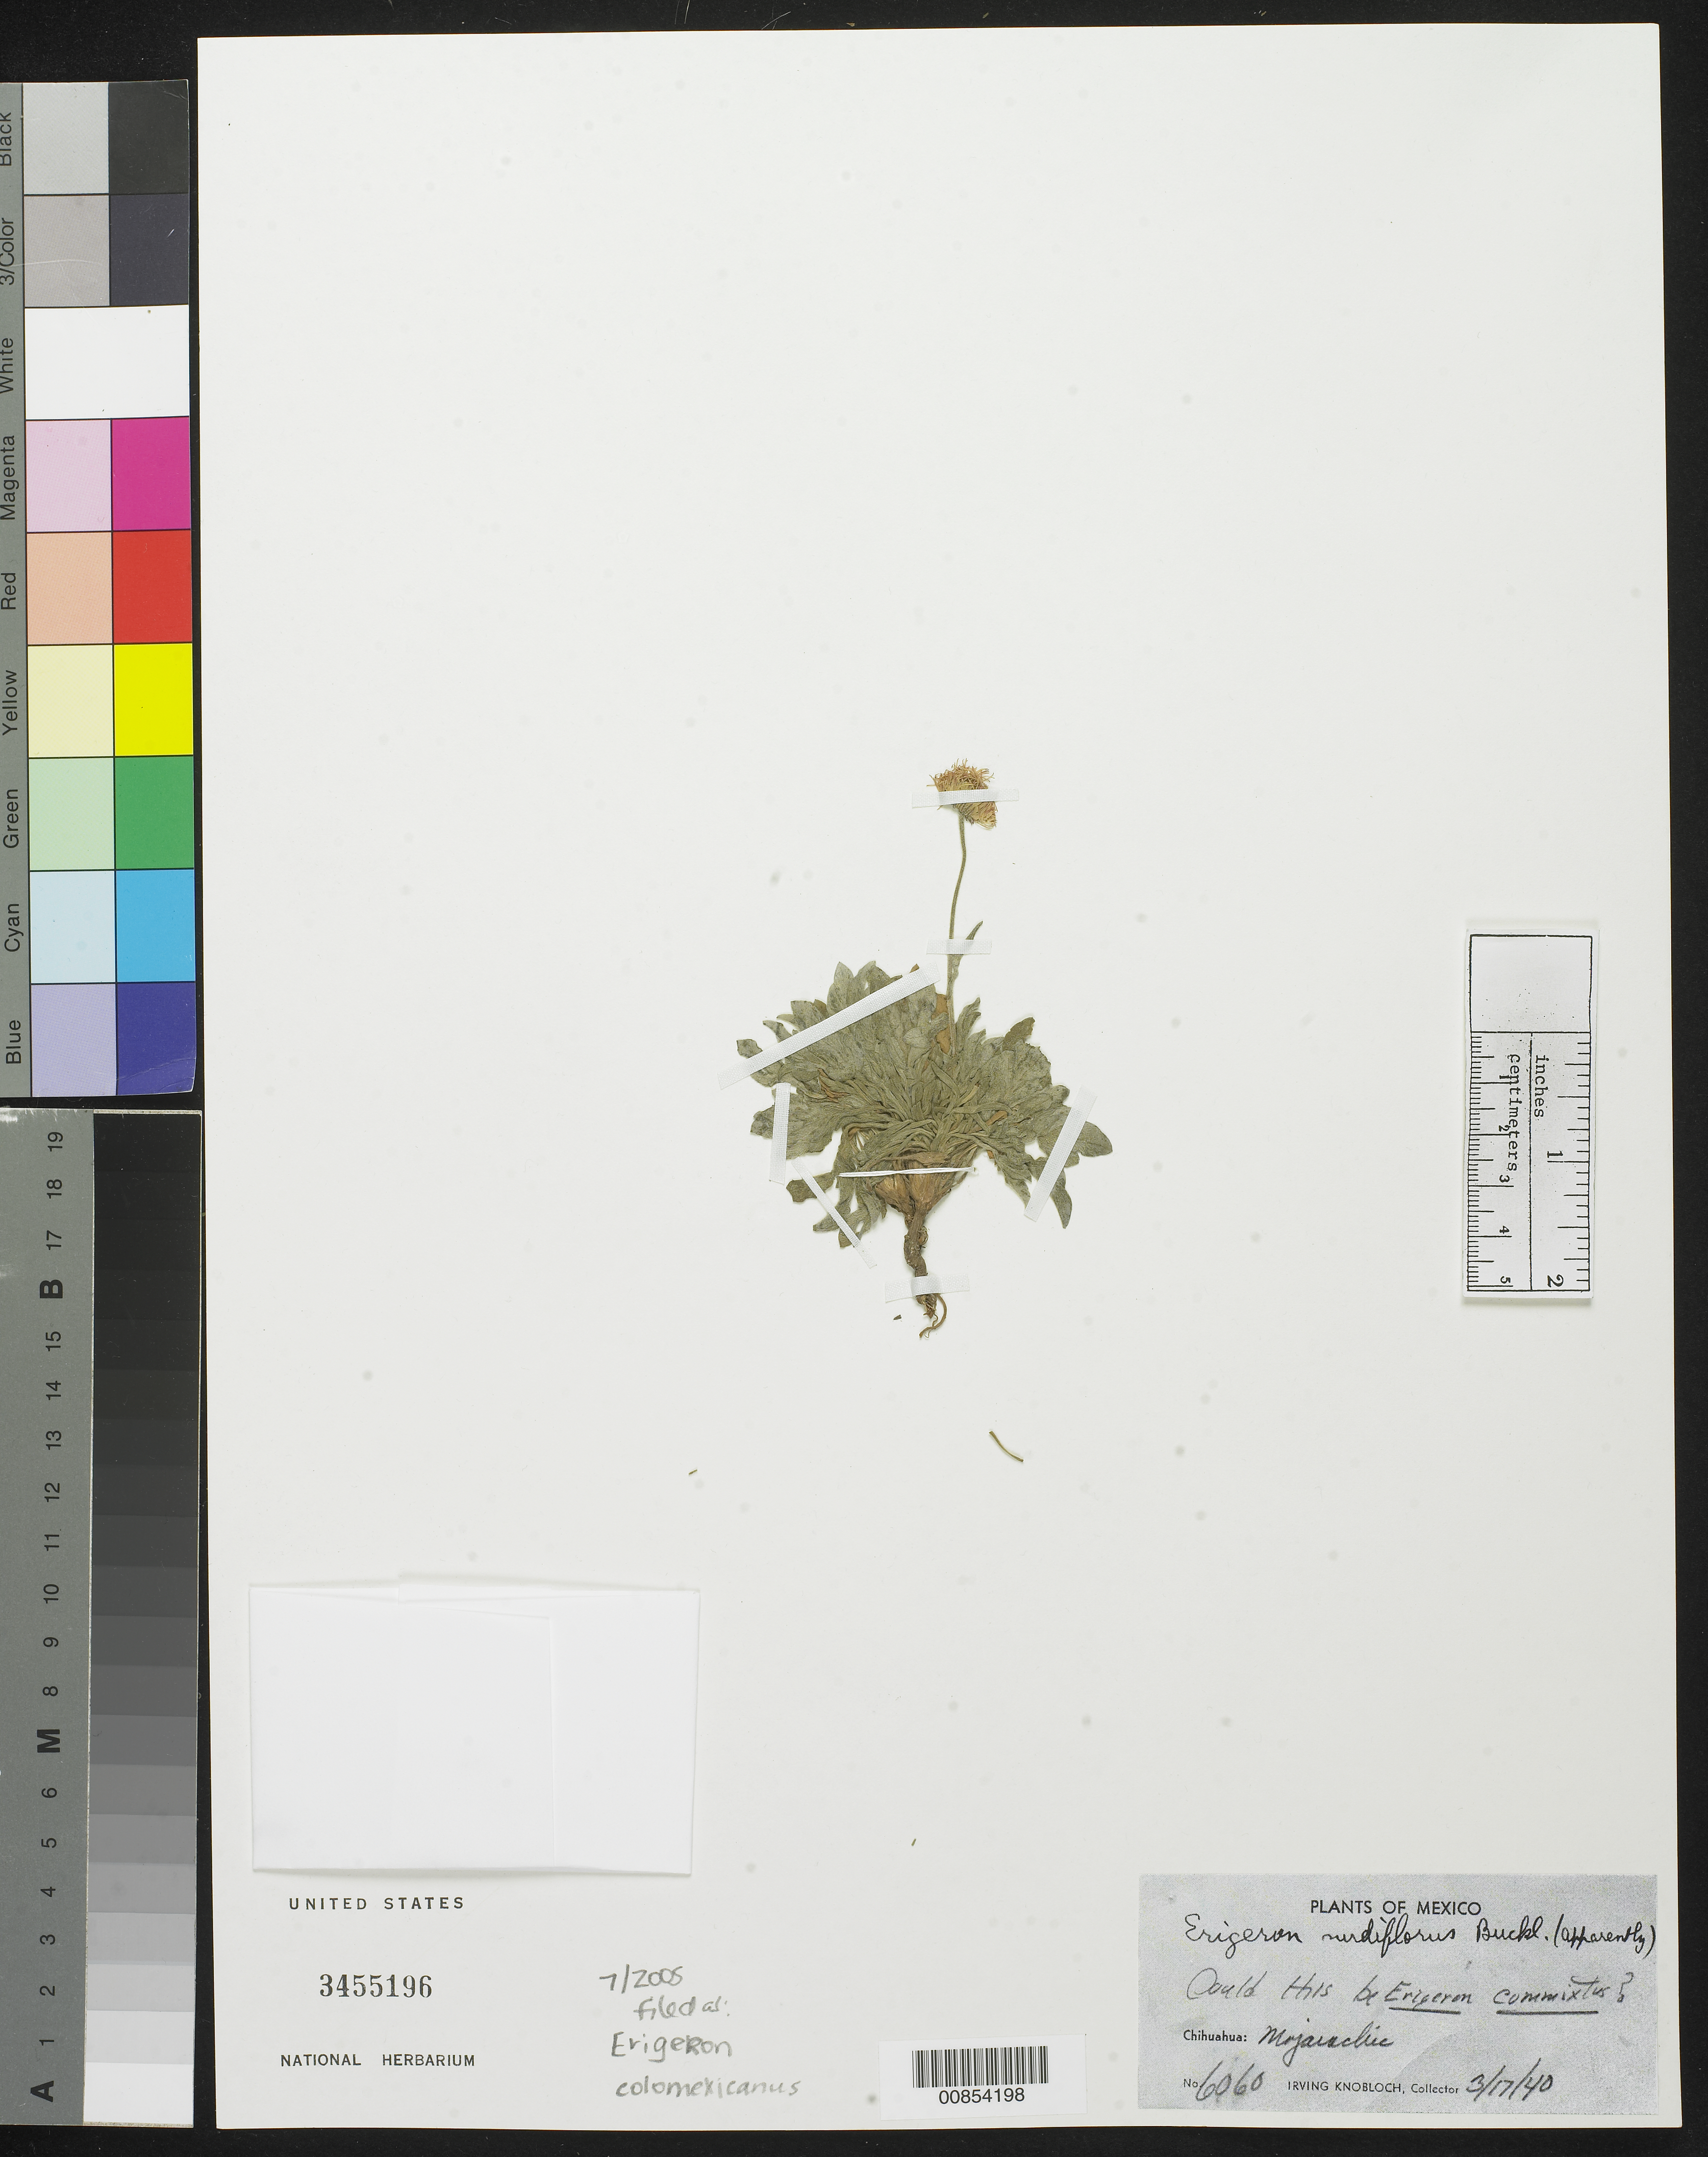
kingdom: Plantae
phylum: Tracheophyta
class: Magnoliopsida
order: Asterales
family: Asteraceae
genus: Erigeron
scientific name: Erigeron colomexicanus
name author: A. Nelson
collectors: I. W. Knobloch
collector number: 6060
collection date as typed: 17 Mar 1940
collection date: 1940-03-17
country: Mexico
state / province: Chihuahua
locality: mojarachic, Chihuahua.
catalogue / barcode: US 3455196